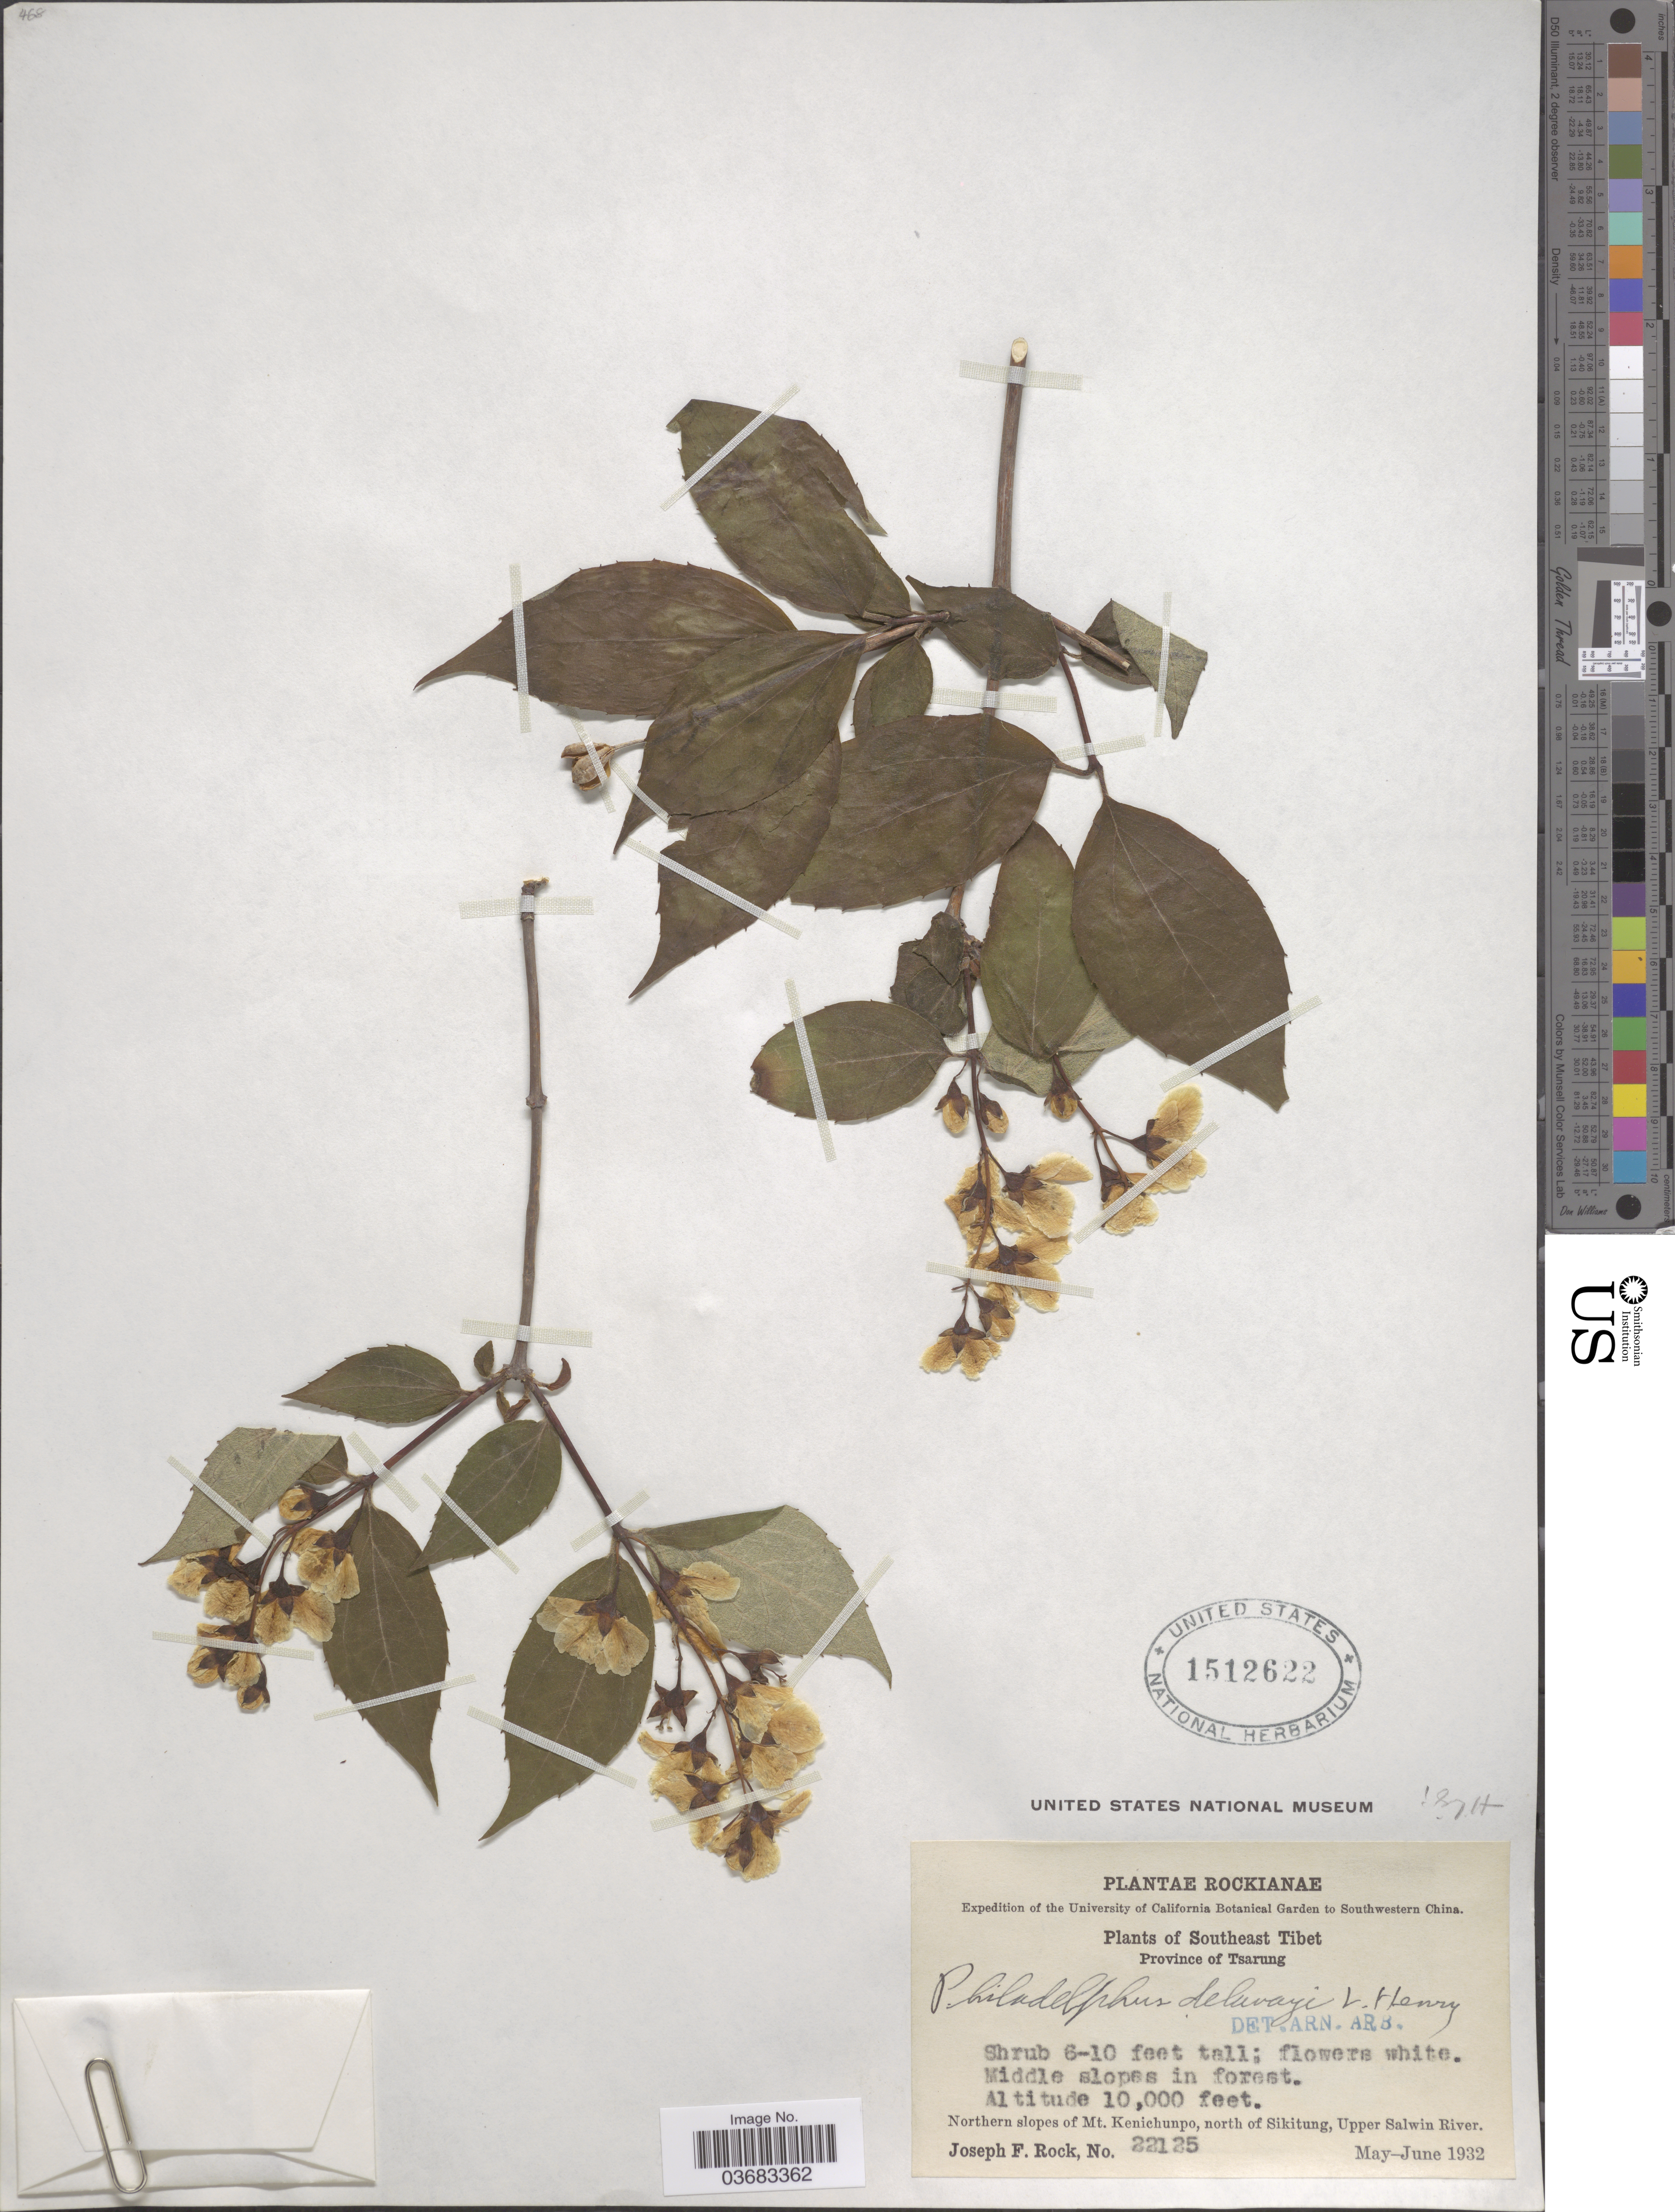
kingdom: Plantae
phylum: Tracheophyta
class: Magnoliopsida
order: Cornales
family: Hydrangeaceae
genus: Philadelphus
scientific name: Philadelphus delavayi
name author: L.Henry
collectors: J. F. Rock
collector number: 22125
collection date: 1932-05/1932-06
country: China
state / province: Xizang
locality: Expedition of the University of California Botanical Garden to Southwestern China. Southeast Tibet. Province of Tsarung. Northern slopes of Mt. Kenichunpo, north of Sikitung, Upper Salwin River.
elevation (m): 3048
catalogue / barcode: US 1512622